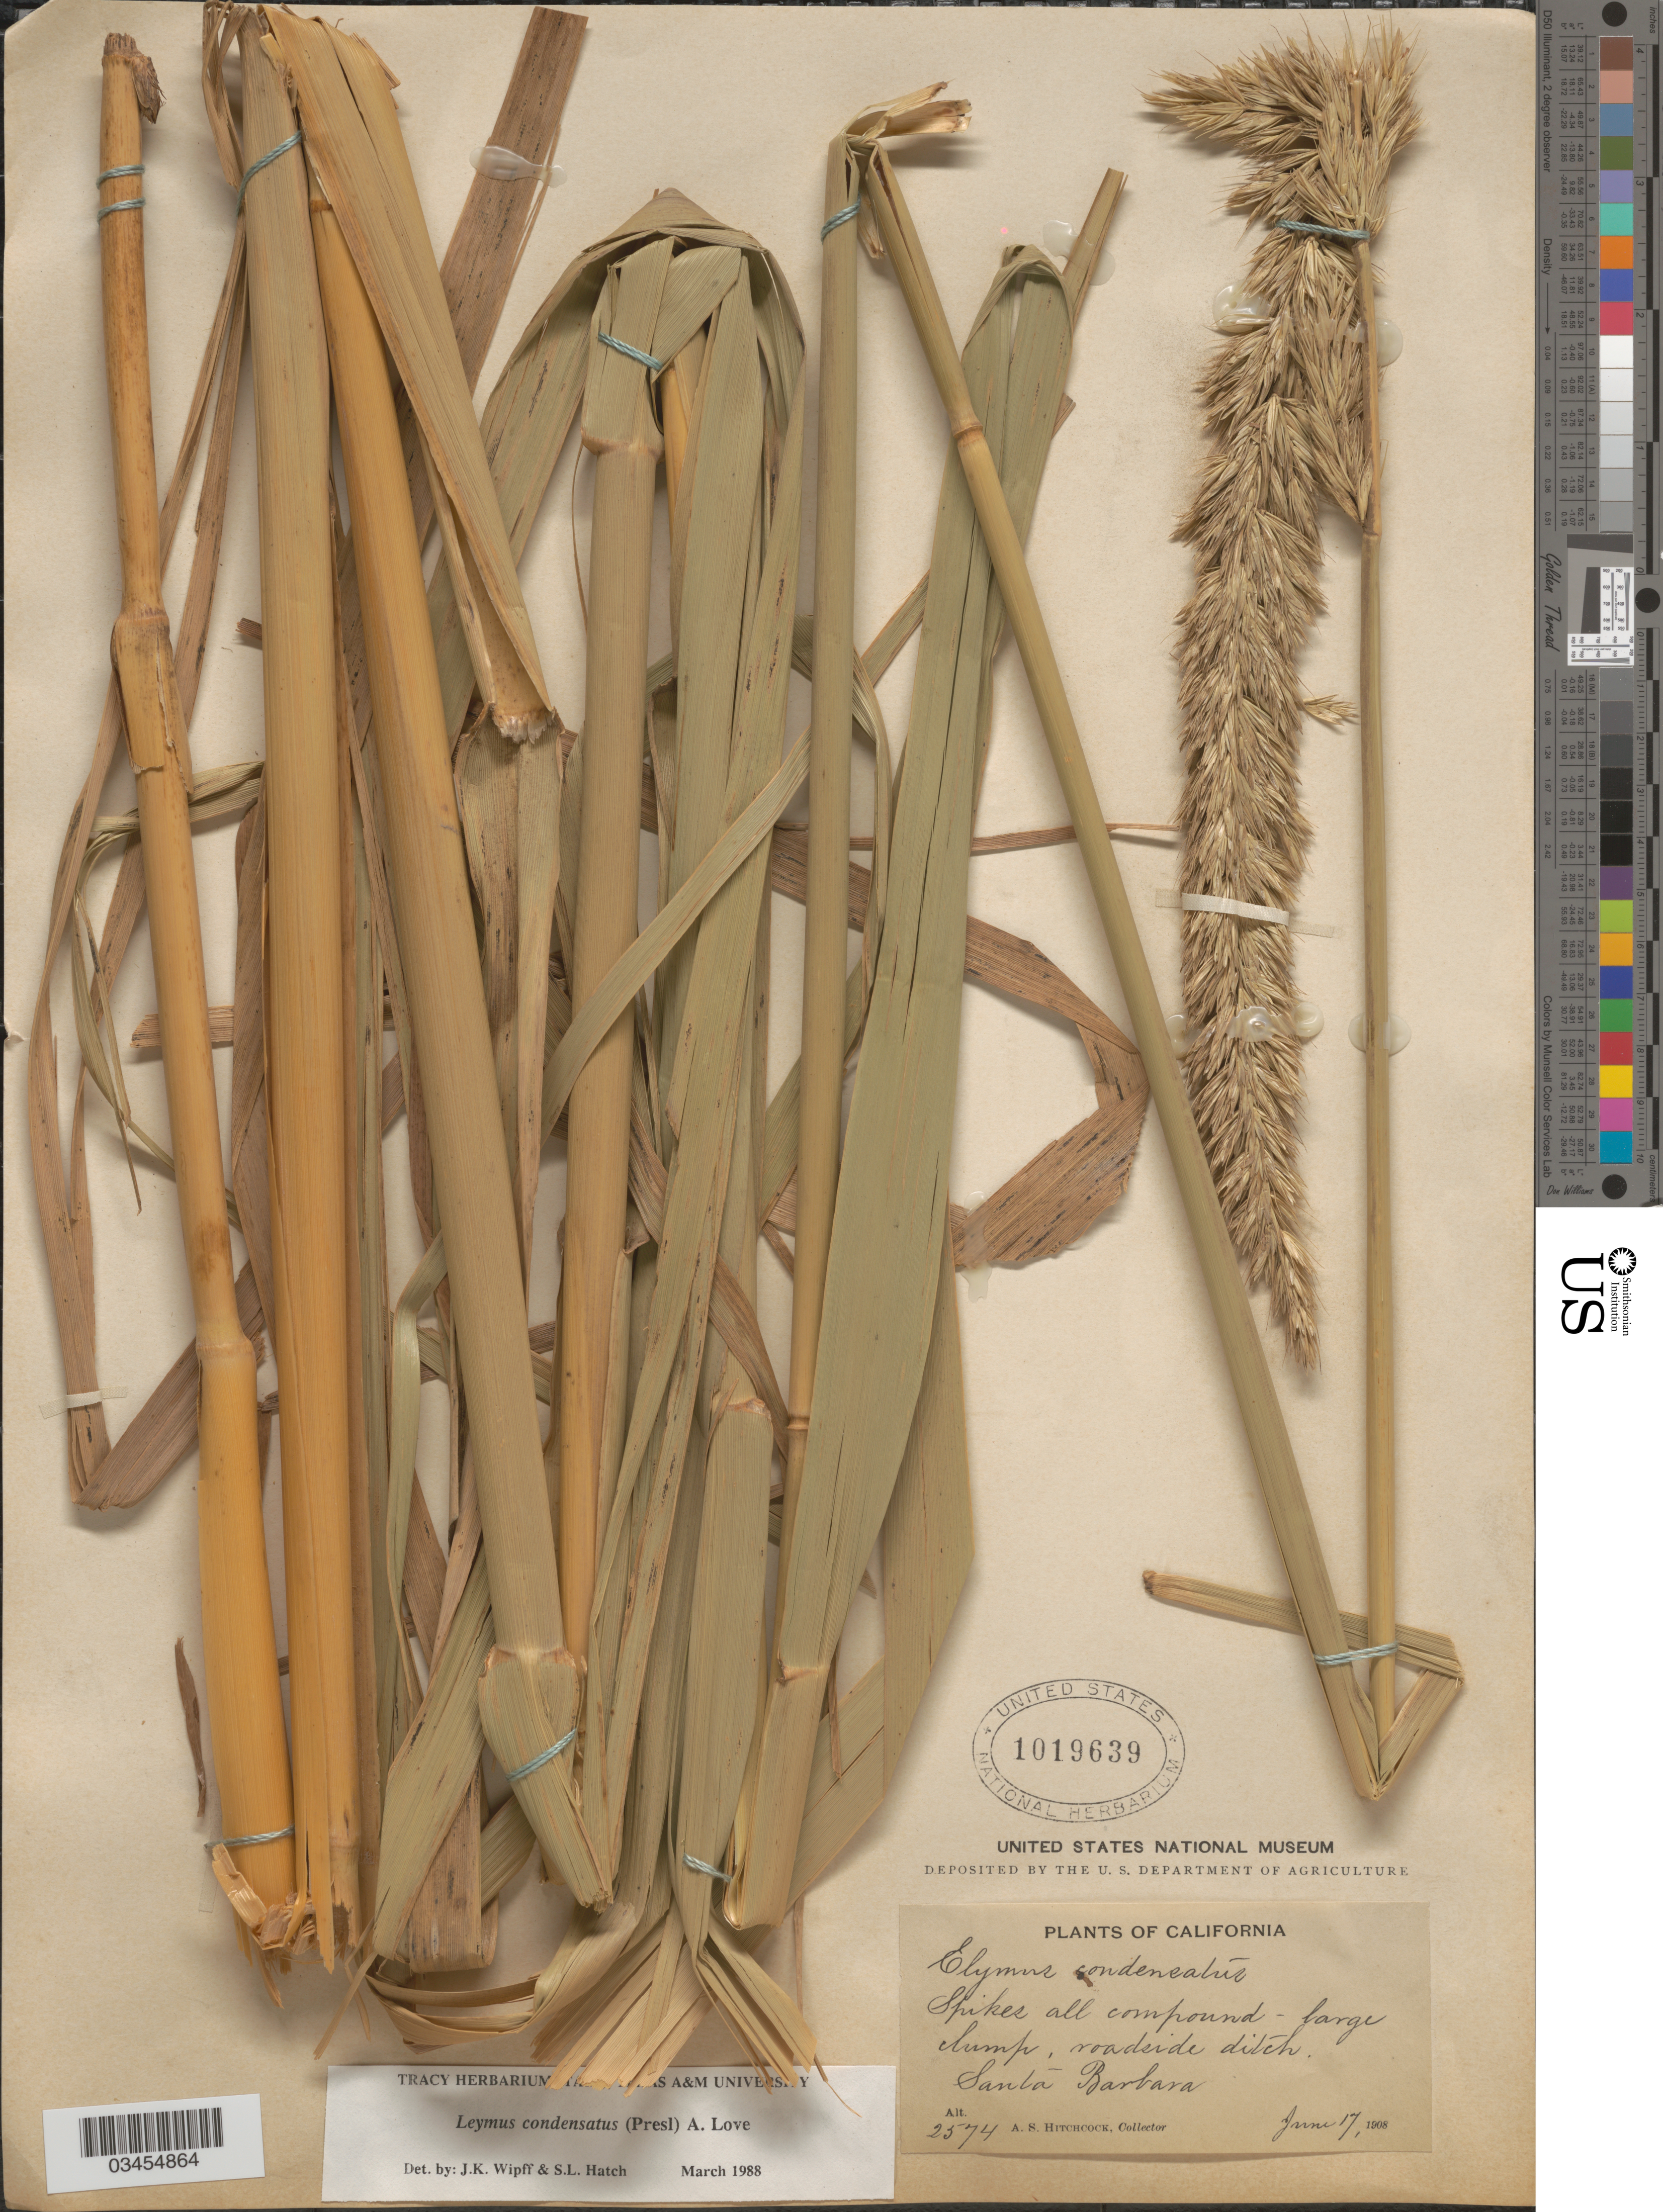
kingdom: Plantae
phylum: Tracheophyta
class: Liliopsida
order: Poales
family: Poaceae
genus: Leymus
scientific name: Leymus cinereus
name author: (Scribn. & Merr.) Á. Löve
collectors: A. S. Hitchcock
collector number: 2574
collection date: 1908-06-17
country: United States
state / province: California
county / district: Santa Barbara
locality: Roadside ditch. Santa Barbara.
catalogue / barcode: US 1019639